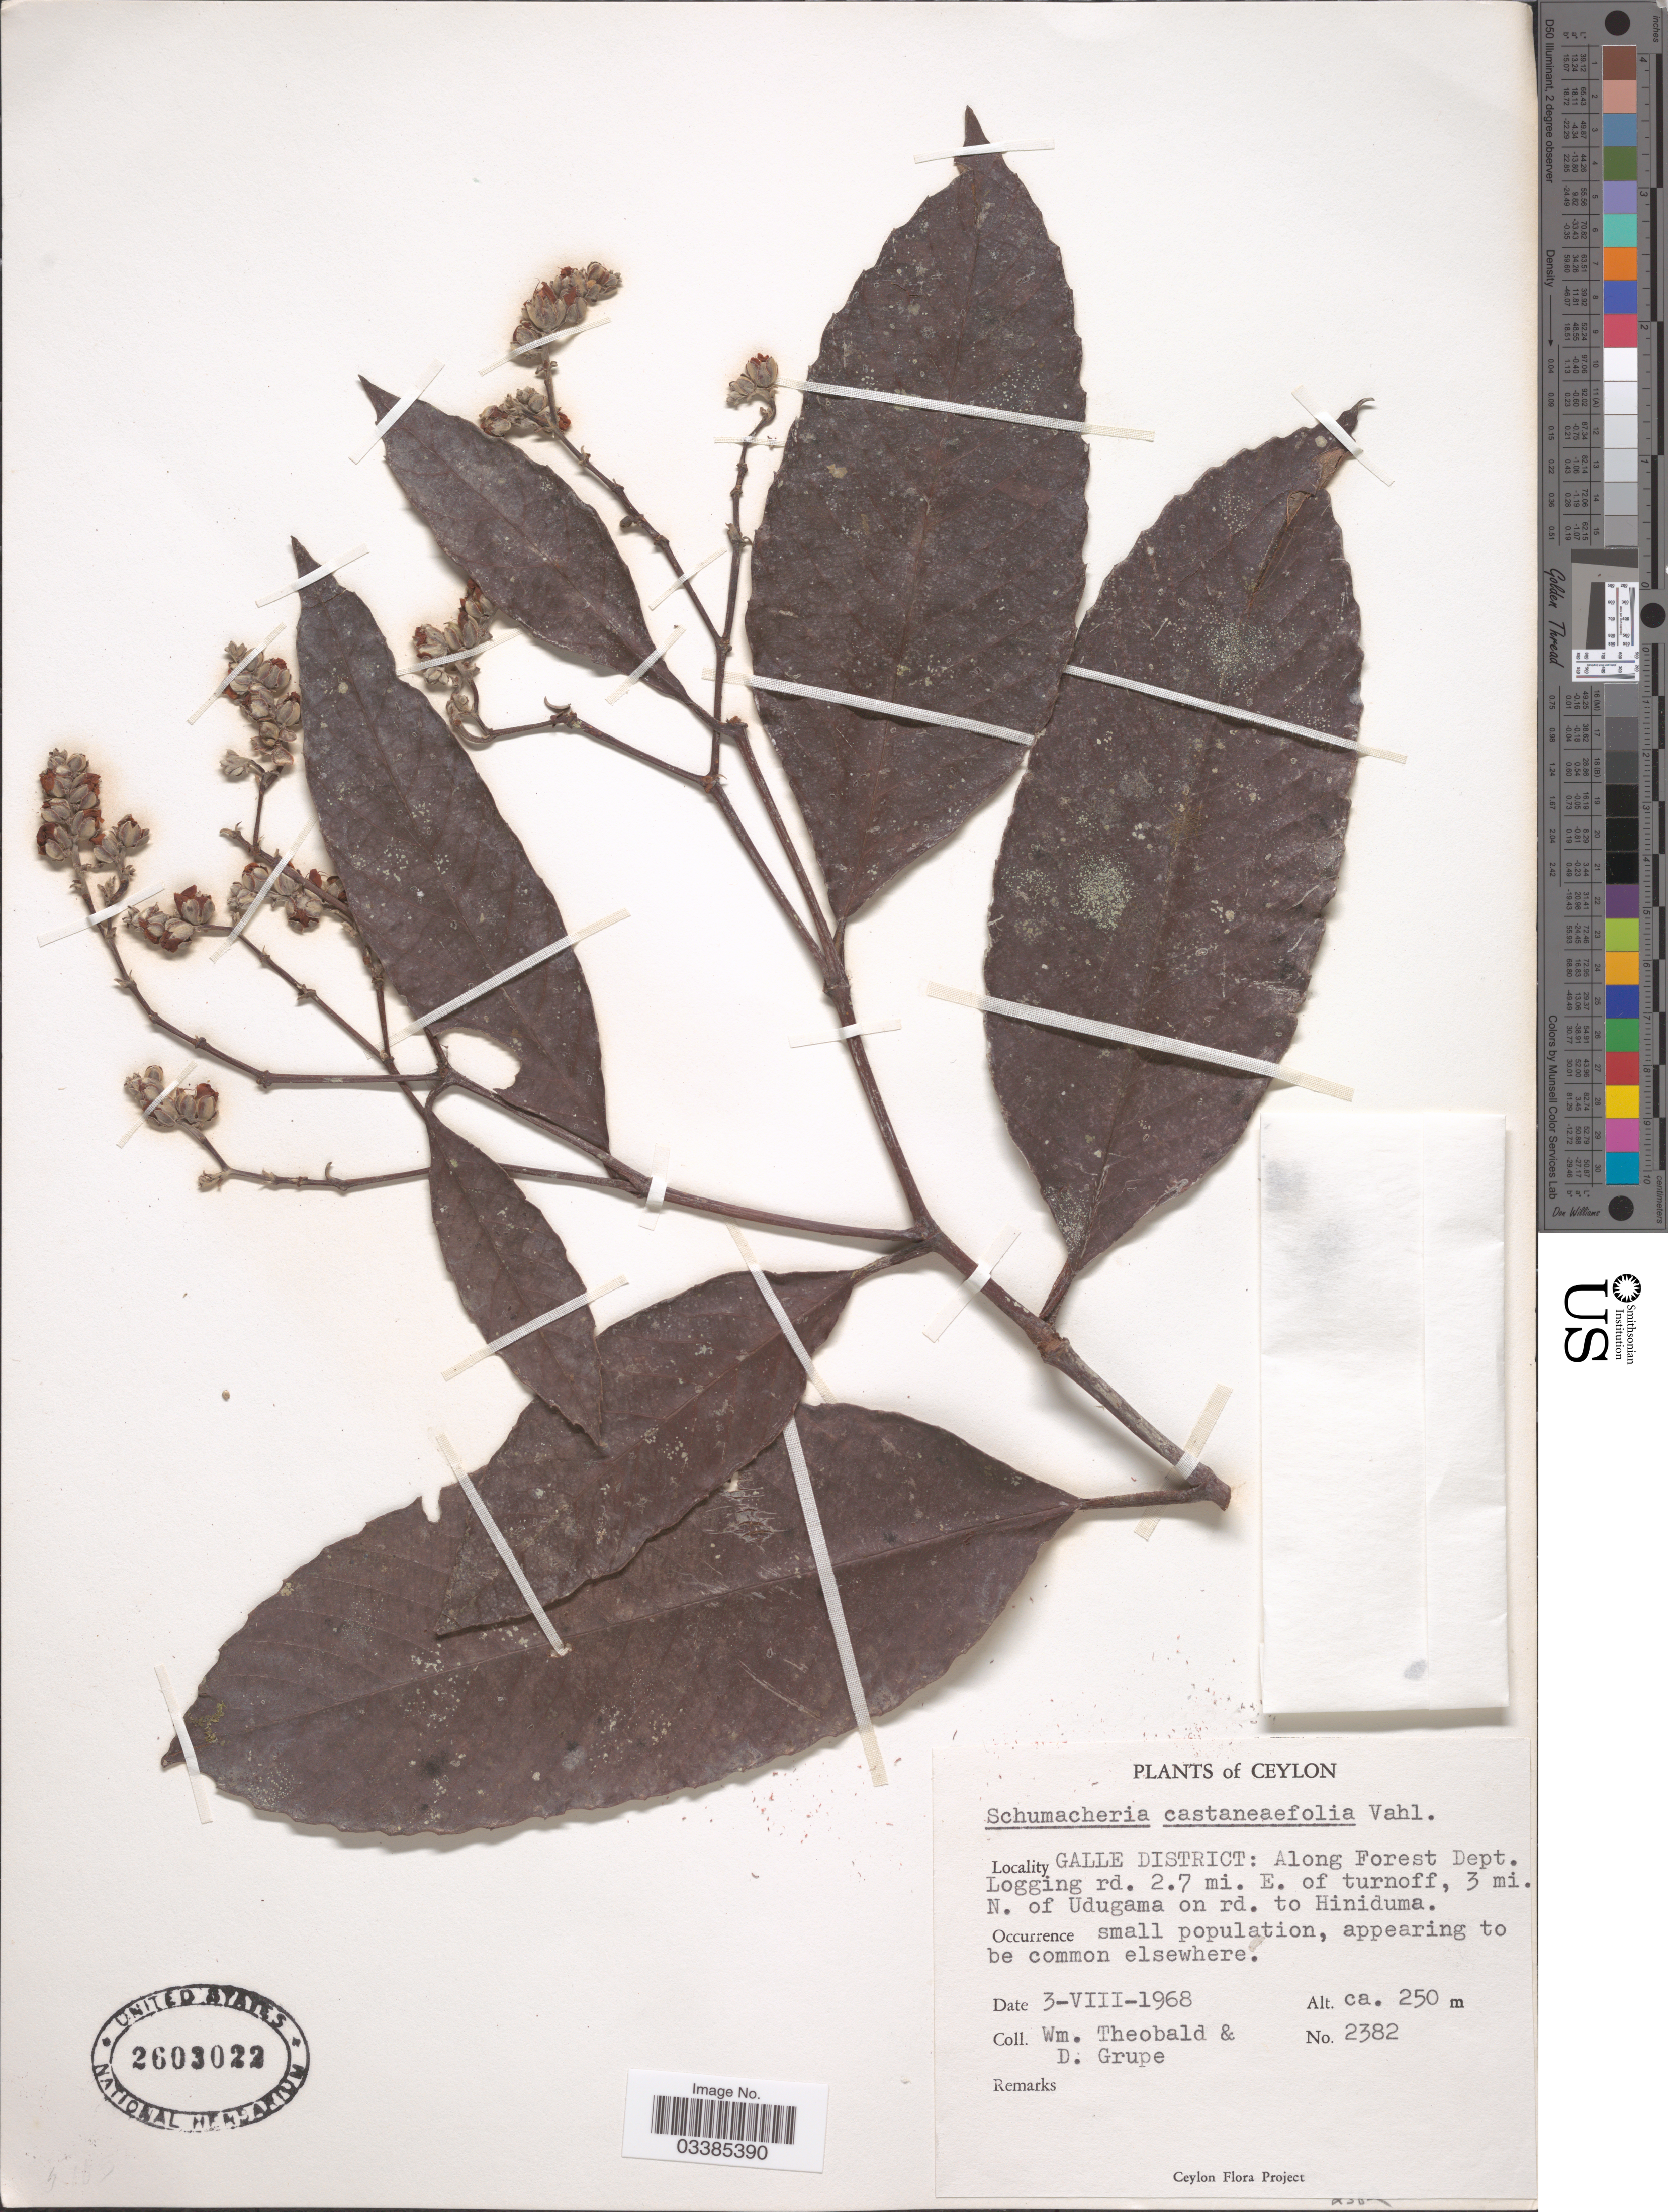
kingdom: Plantae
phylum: Tracheophyta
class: Magnoliopsida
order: Dilleniales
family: Dilleniaceae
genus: Schumacheria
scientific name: Schumacheria castaneifolia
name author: Vahl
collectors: W. Theobald & D. Grupe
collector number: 2382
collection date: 1968-08-03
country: Sri Lanka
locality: Ceylon. Galle District: Along Forest Dept. Logging rd. 2.7 mi. E. of turnoff, 3 mi. N. of Udugama on rd. to Hiniduma.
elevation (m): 250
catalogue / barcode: US 2603022